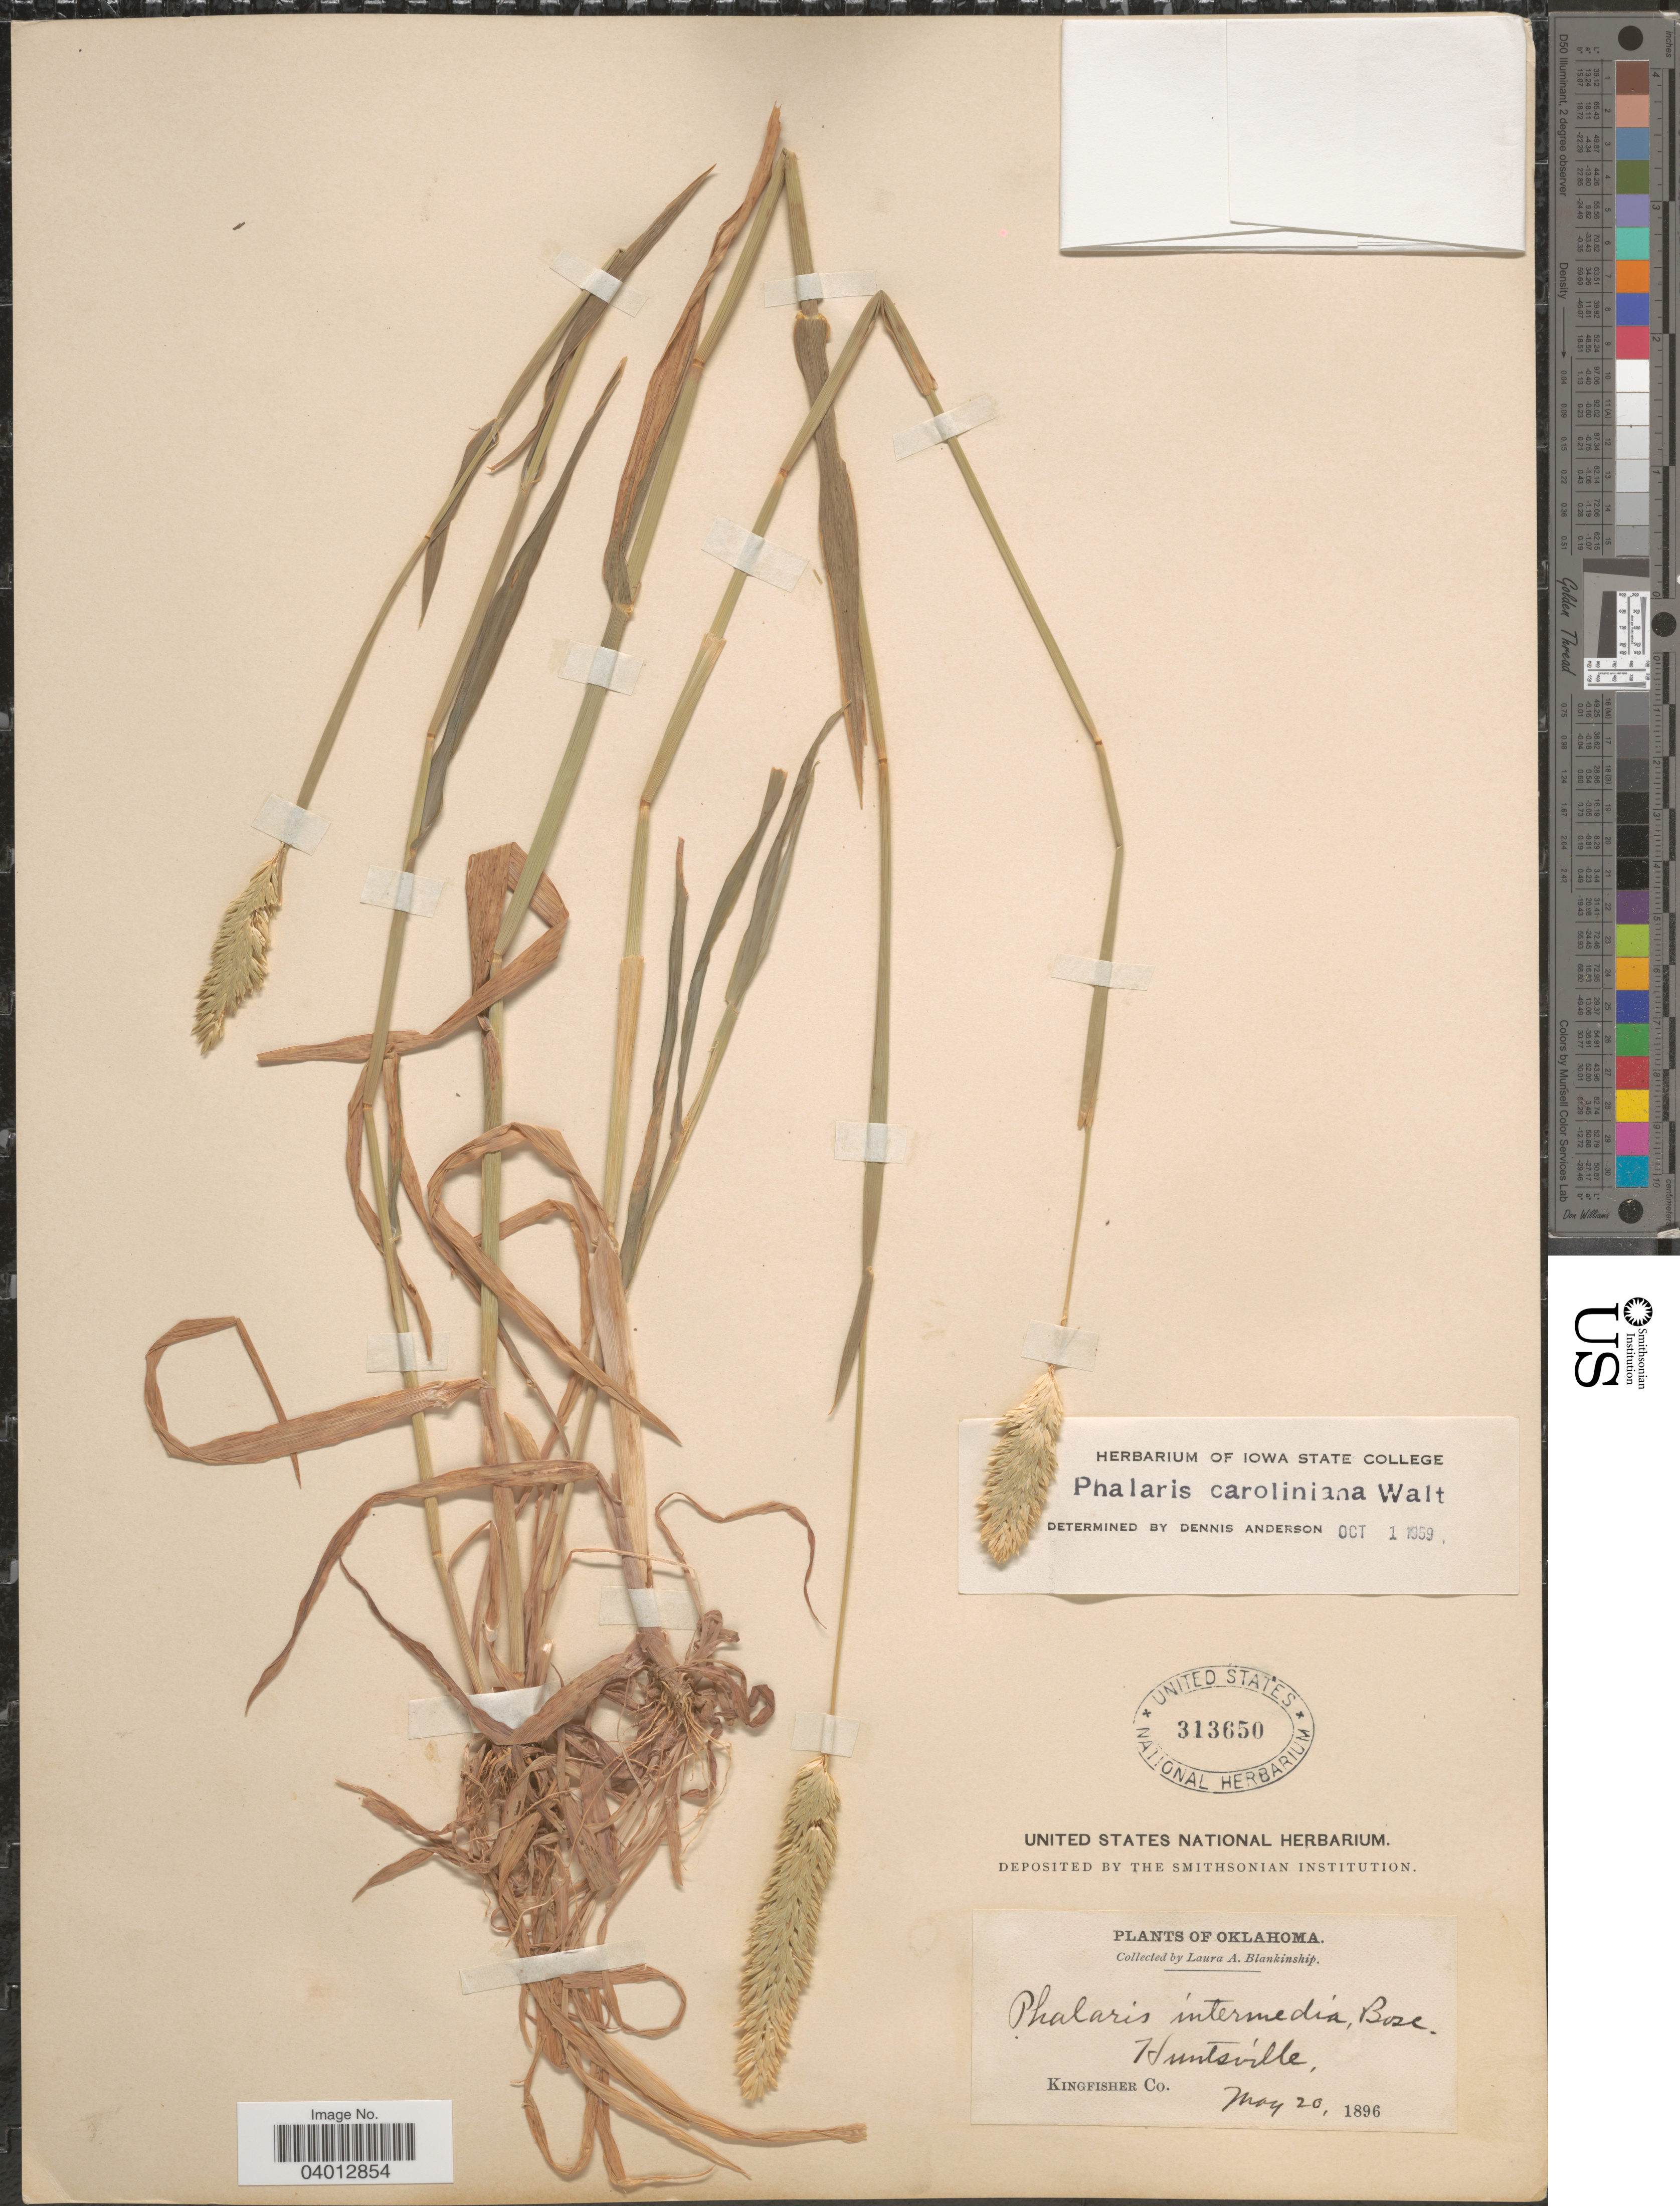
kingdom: Plantae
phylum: Tracheophyta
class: Liliopsida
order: Poales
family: Poaceae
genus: Phalaris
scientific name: Phalaris caroliniana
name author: Walter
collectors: L. A. Blankinship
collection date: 1896-05-20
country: United States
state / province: Oklahoma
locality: Huntsville, Kingfisher Co.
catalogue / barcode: US 313650